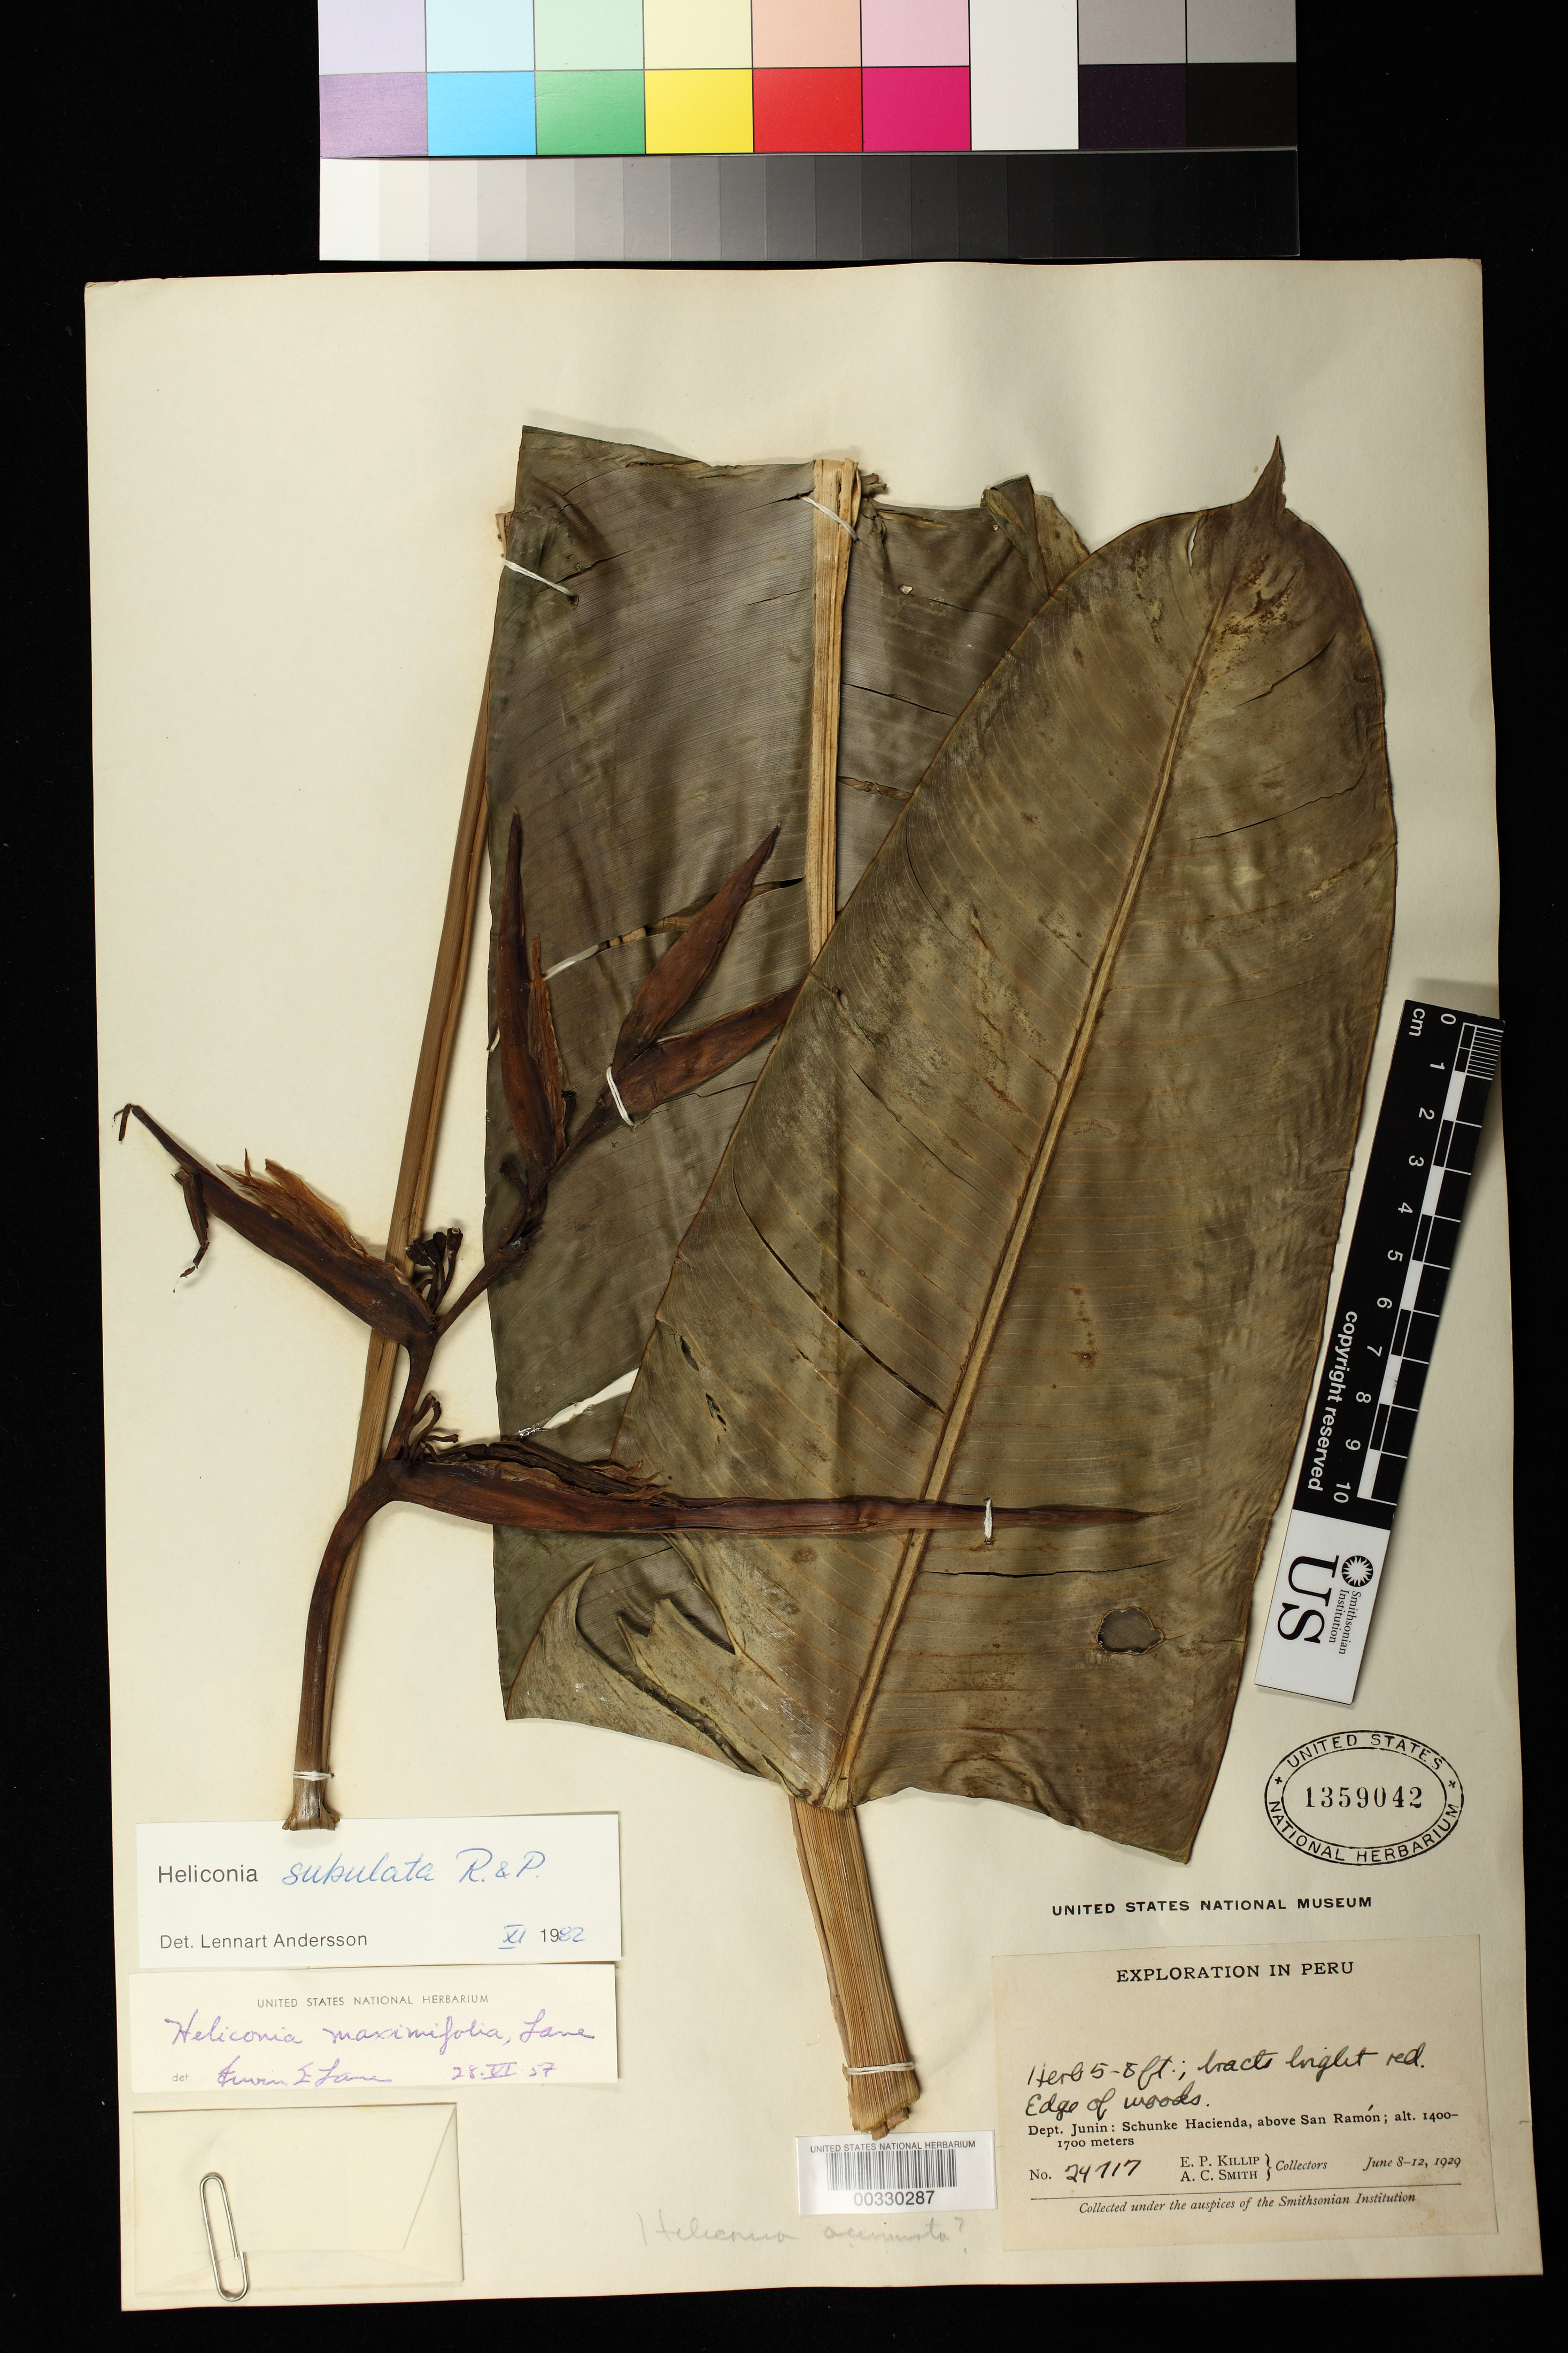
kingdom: Plantae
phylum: Tracheophyta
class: Liliopsida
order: Zingiberales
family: Heliconiaceae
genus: Heliconia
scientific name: Heliconia subulata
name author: Ruiz & Pav.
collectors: E. P. Killip & A. C. Smith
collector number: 24717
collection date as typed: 08 Jun 1929 to 12 Jun 1929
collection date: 1929-06-08/1929-06-12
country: Peru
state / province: Junín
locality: Schunke Hacienda, above San Ramon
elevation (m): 1400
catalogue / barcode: US 1359042